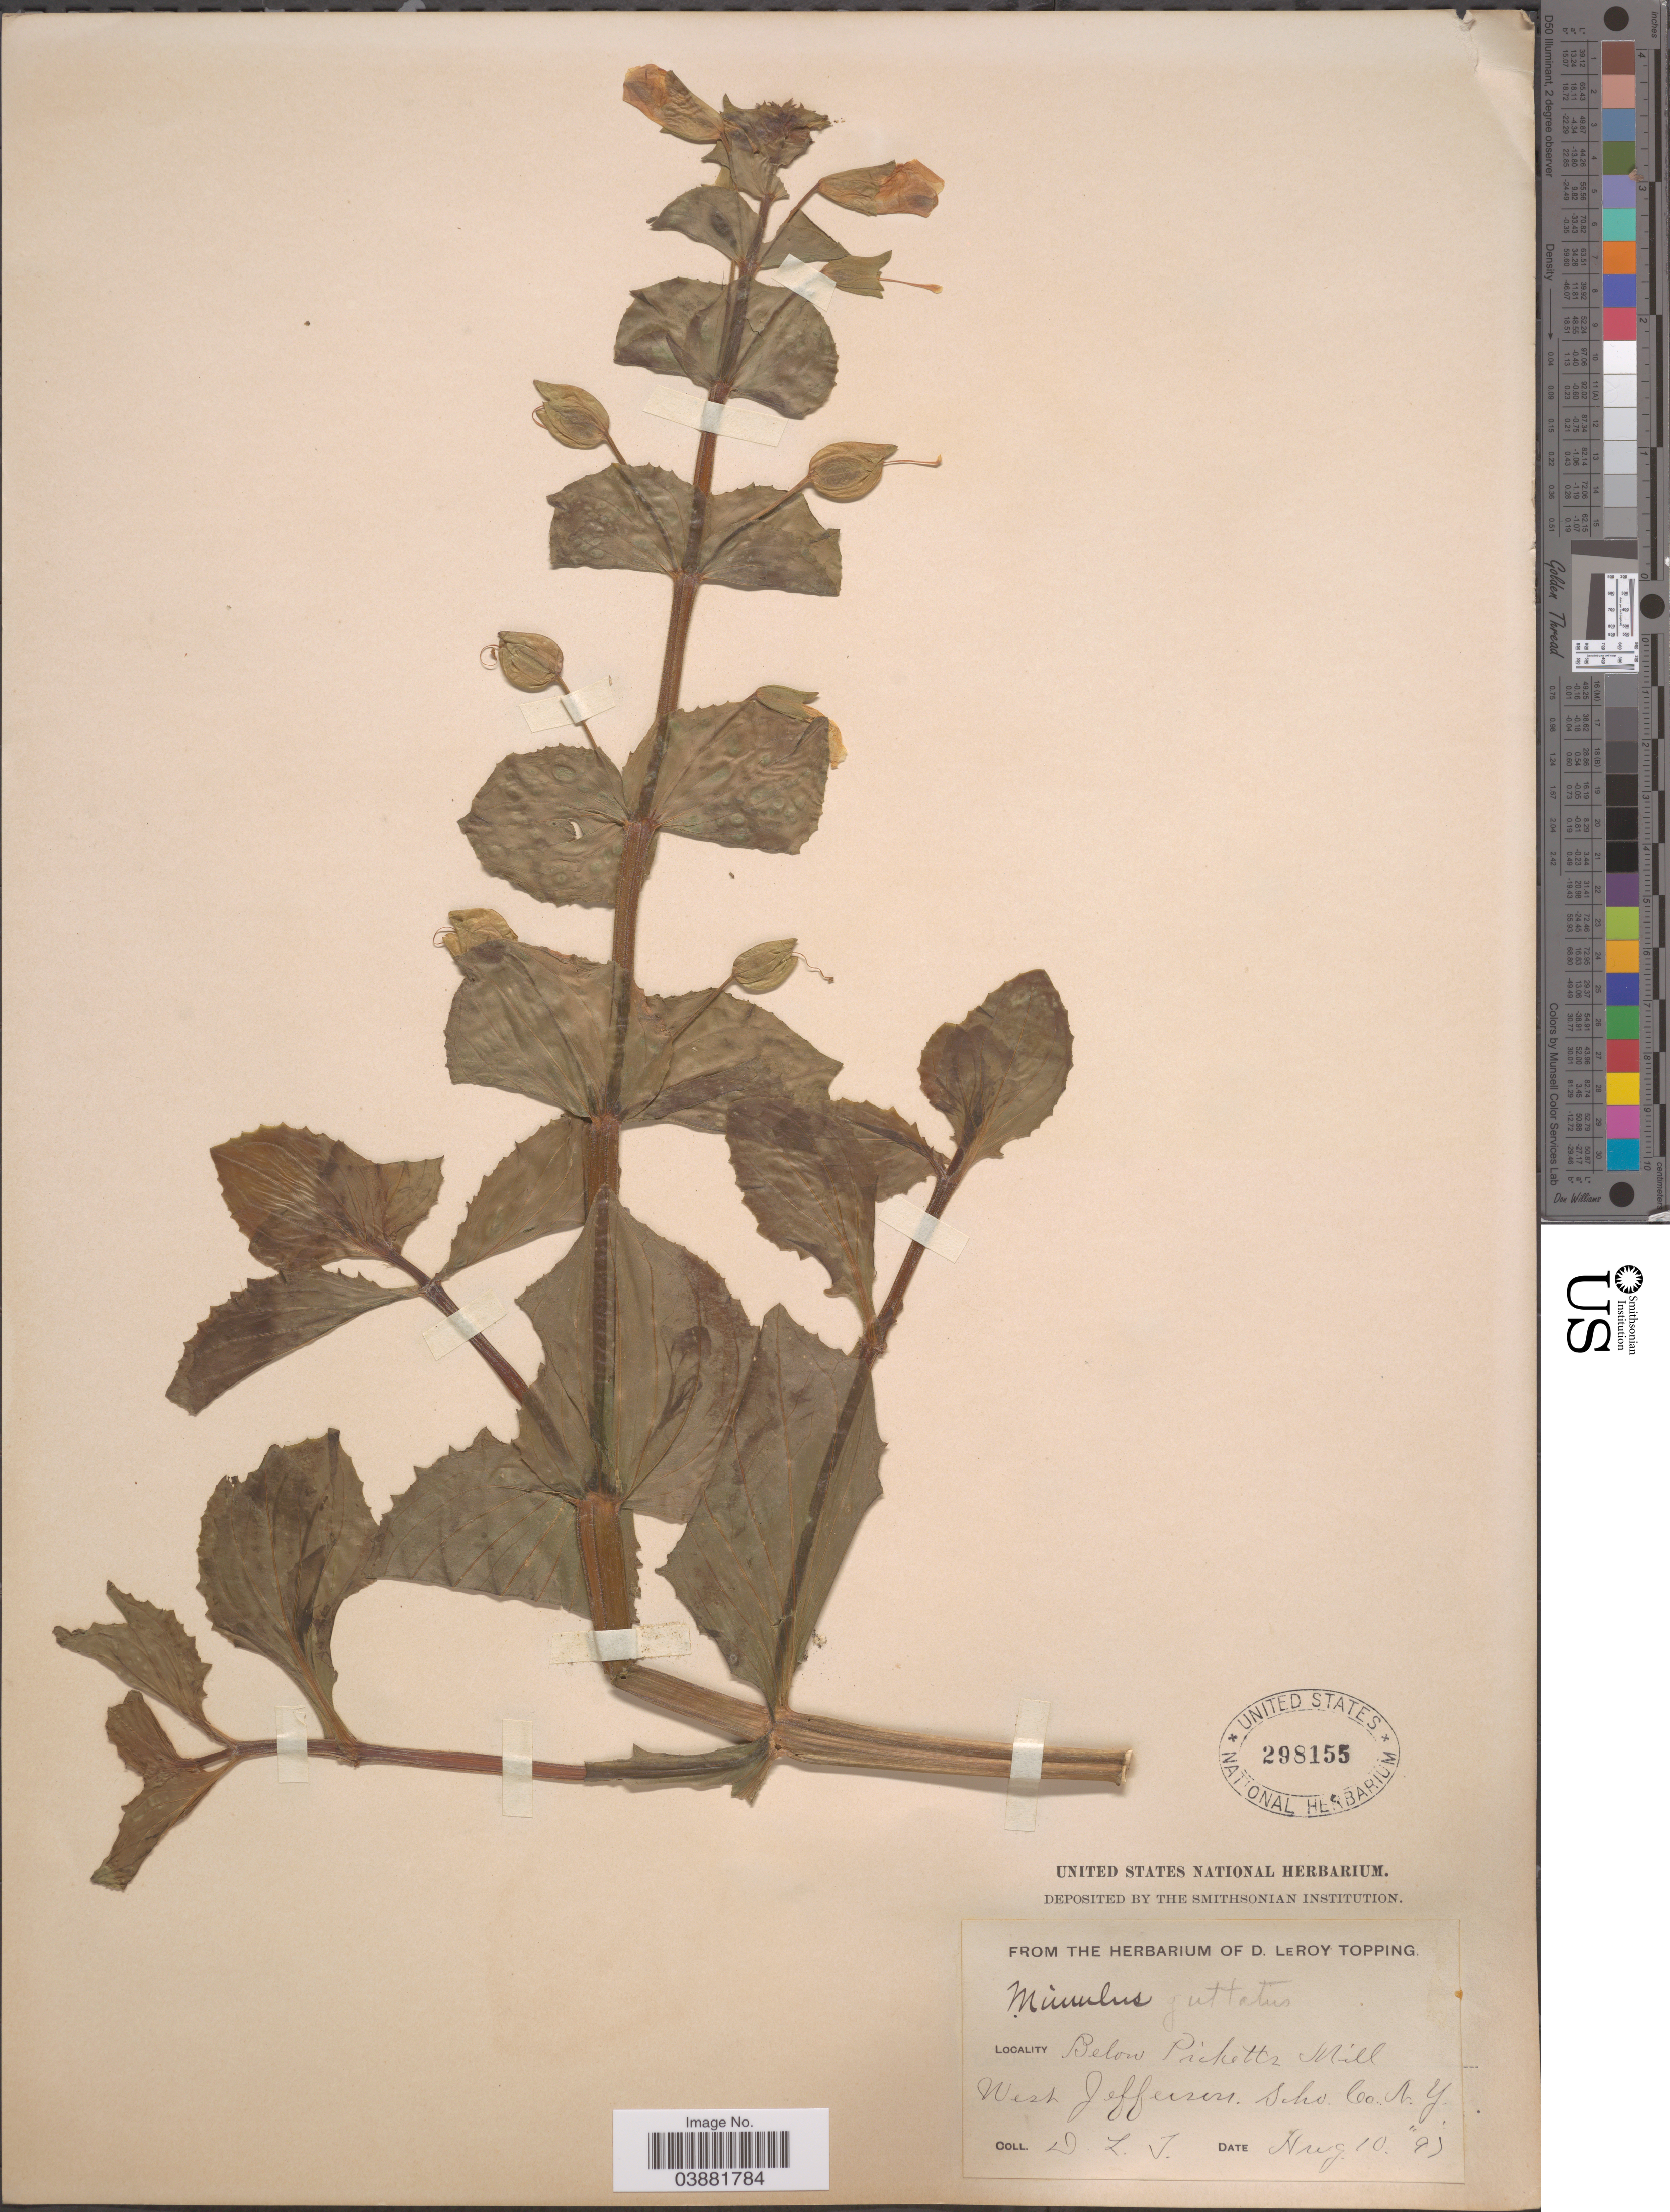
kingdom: Plantae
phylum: Tracheophyta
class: Magnoliopsida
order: Lamiales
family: Phrymaceae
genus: Mimulus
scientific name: Mimulus guttatus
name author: DC.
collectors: D. L. Topping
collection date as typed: Transcribed d/m/y: 10/8/95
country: United States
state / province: New York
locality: Below Picketts Mill West Jefferson Scho. Co.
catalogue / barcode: US 298155